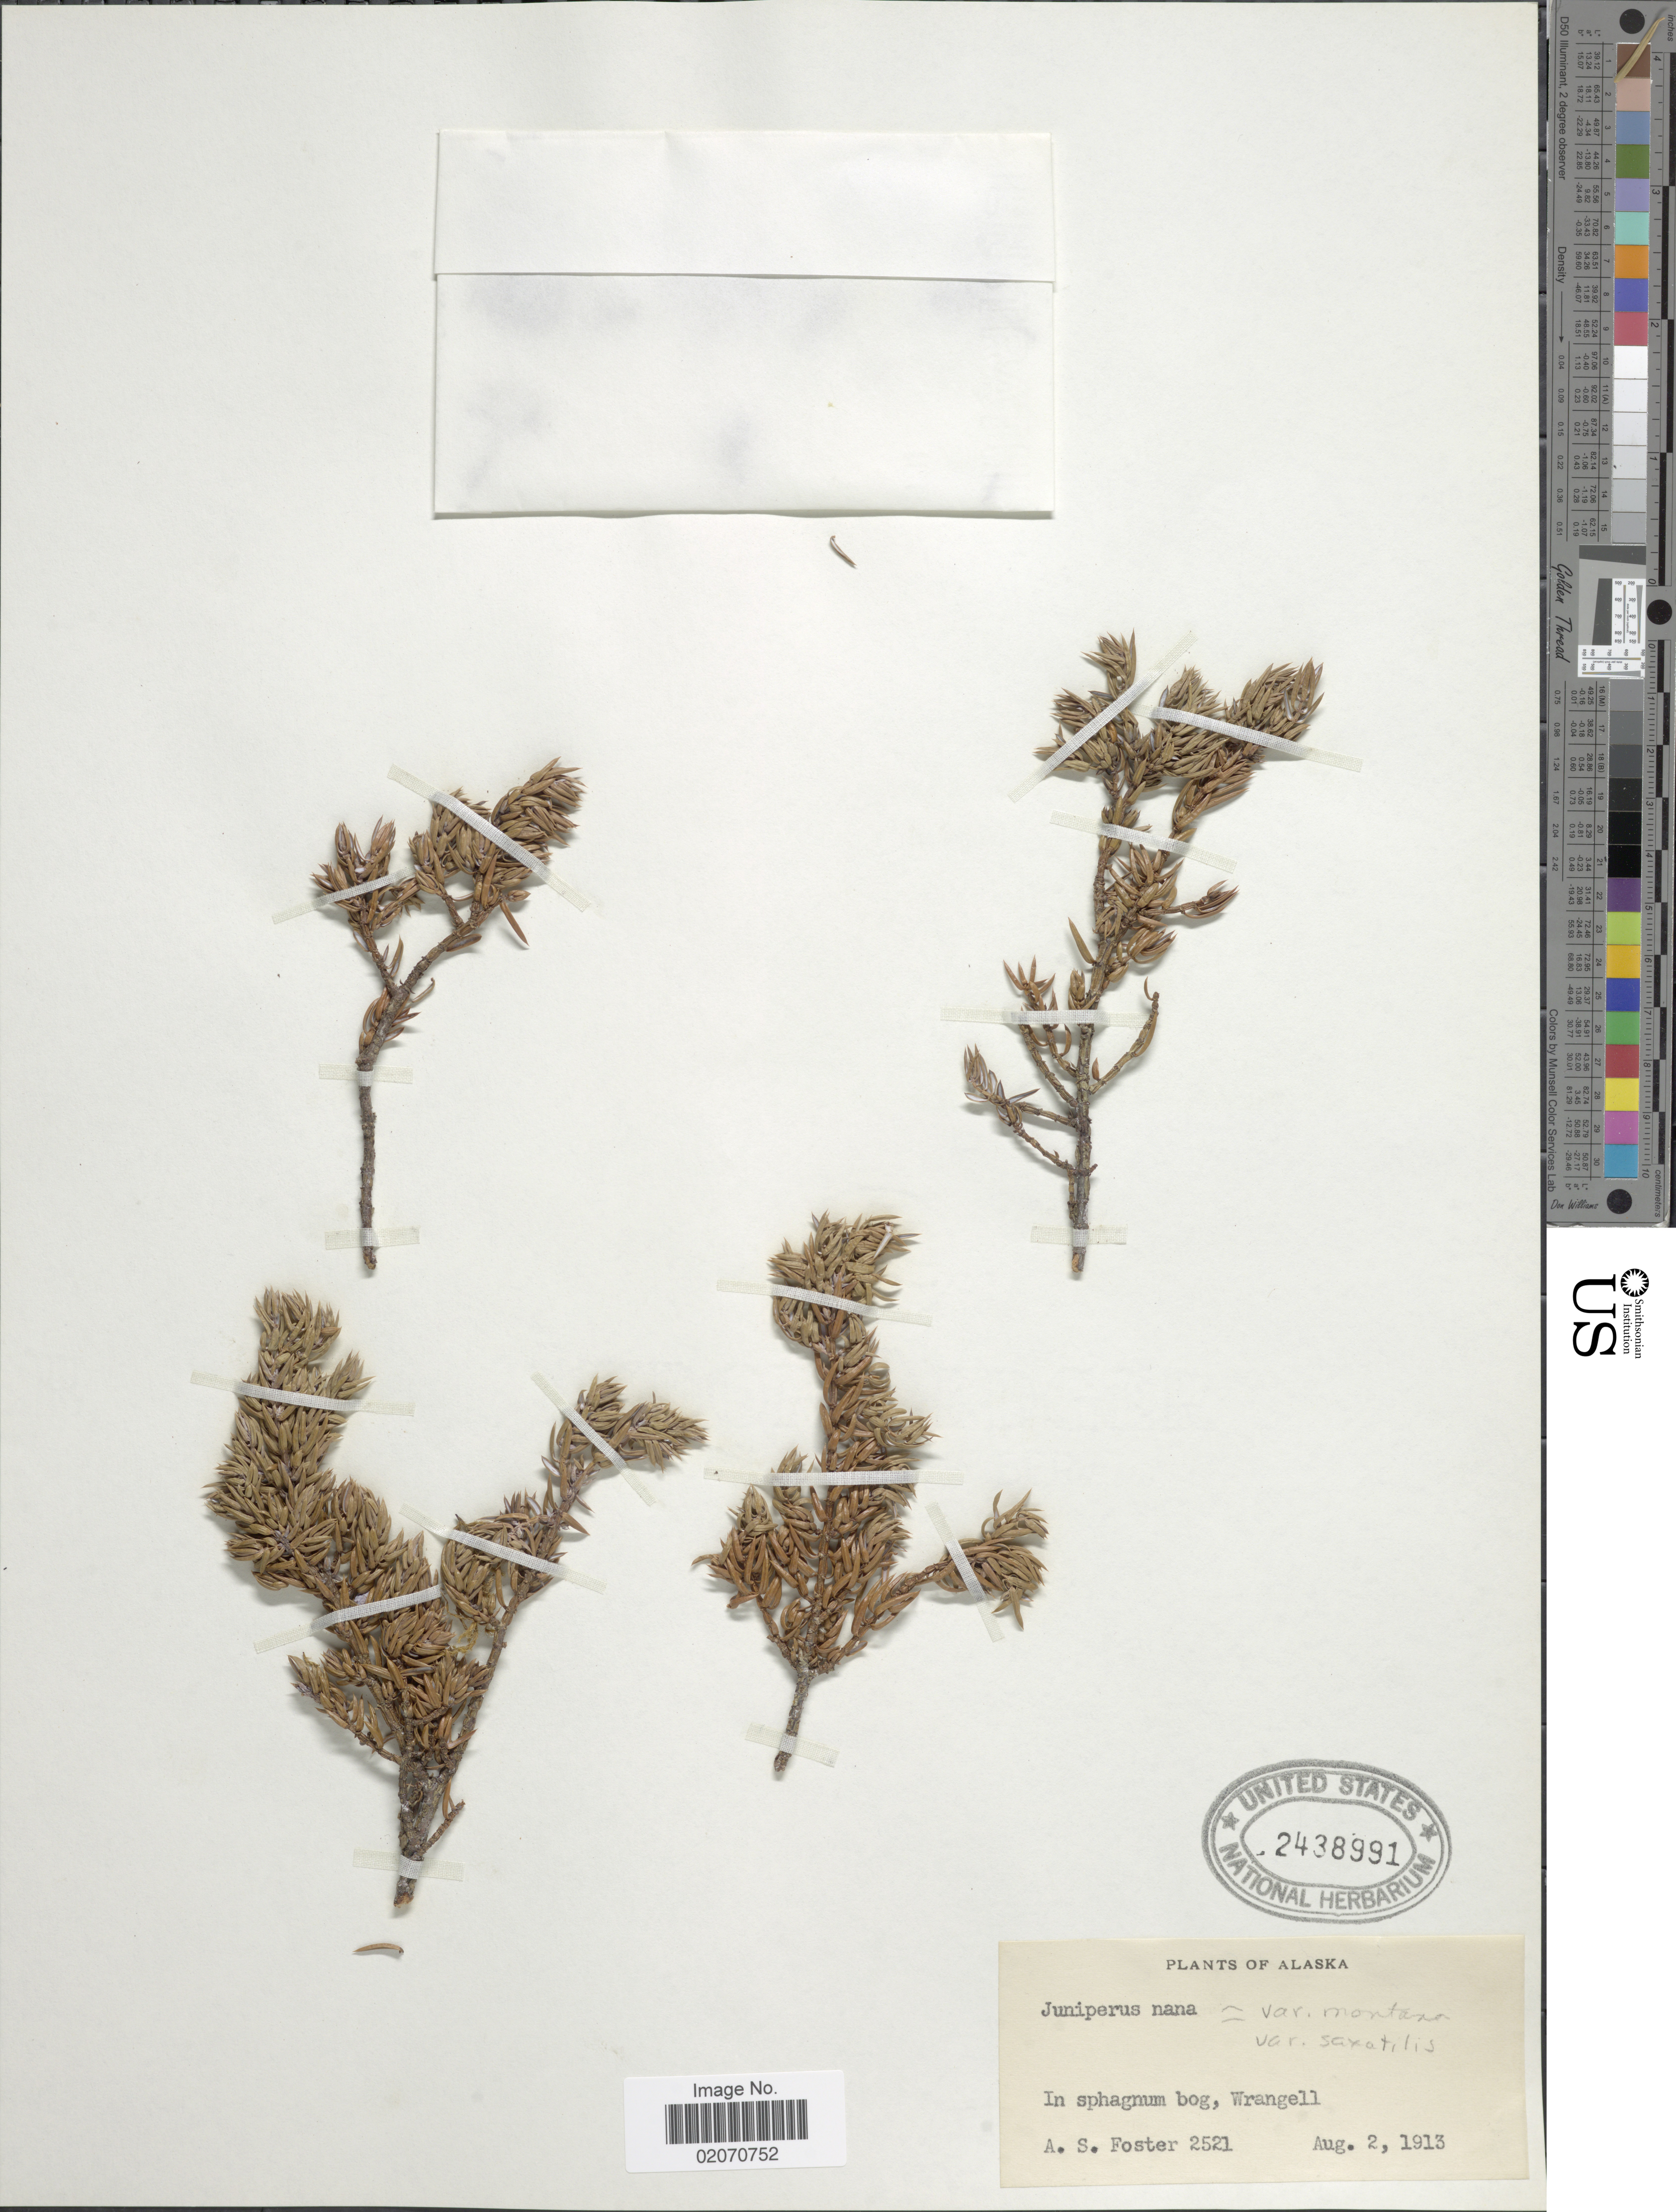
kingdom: Plantae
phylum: Tracheophyta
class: Pinopsida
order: Pinales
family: Cupressaceae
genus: Juniperus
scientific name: Juniperus communis subsp. nana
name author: (Willd.) Syme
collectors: A. S. Foster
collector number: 2521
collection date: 1913-08-02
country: United States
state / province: Alaska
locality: In sphagnum bog, Wrangell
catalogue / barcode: US 24389911